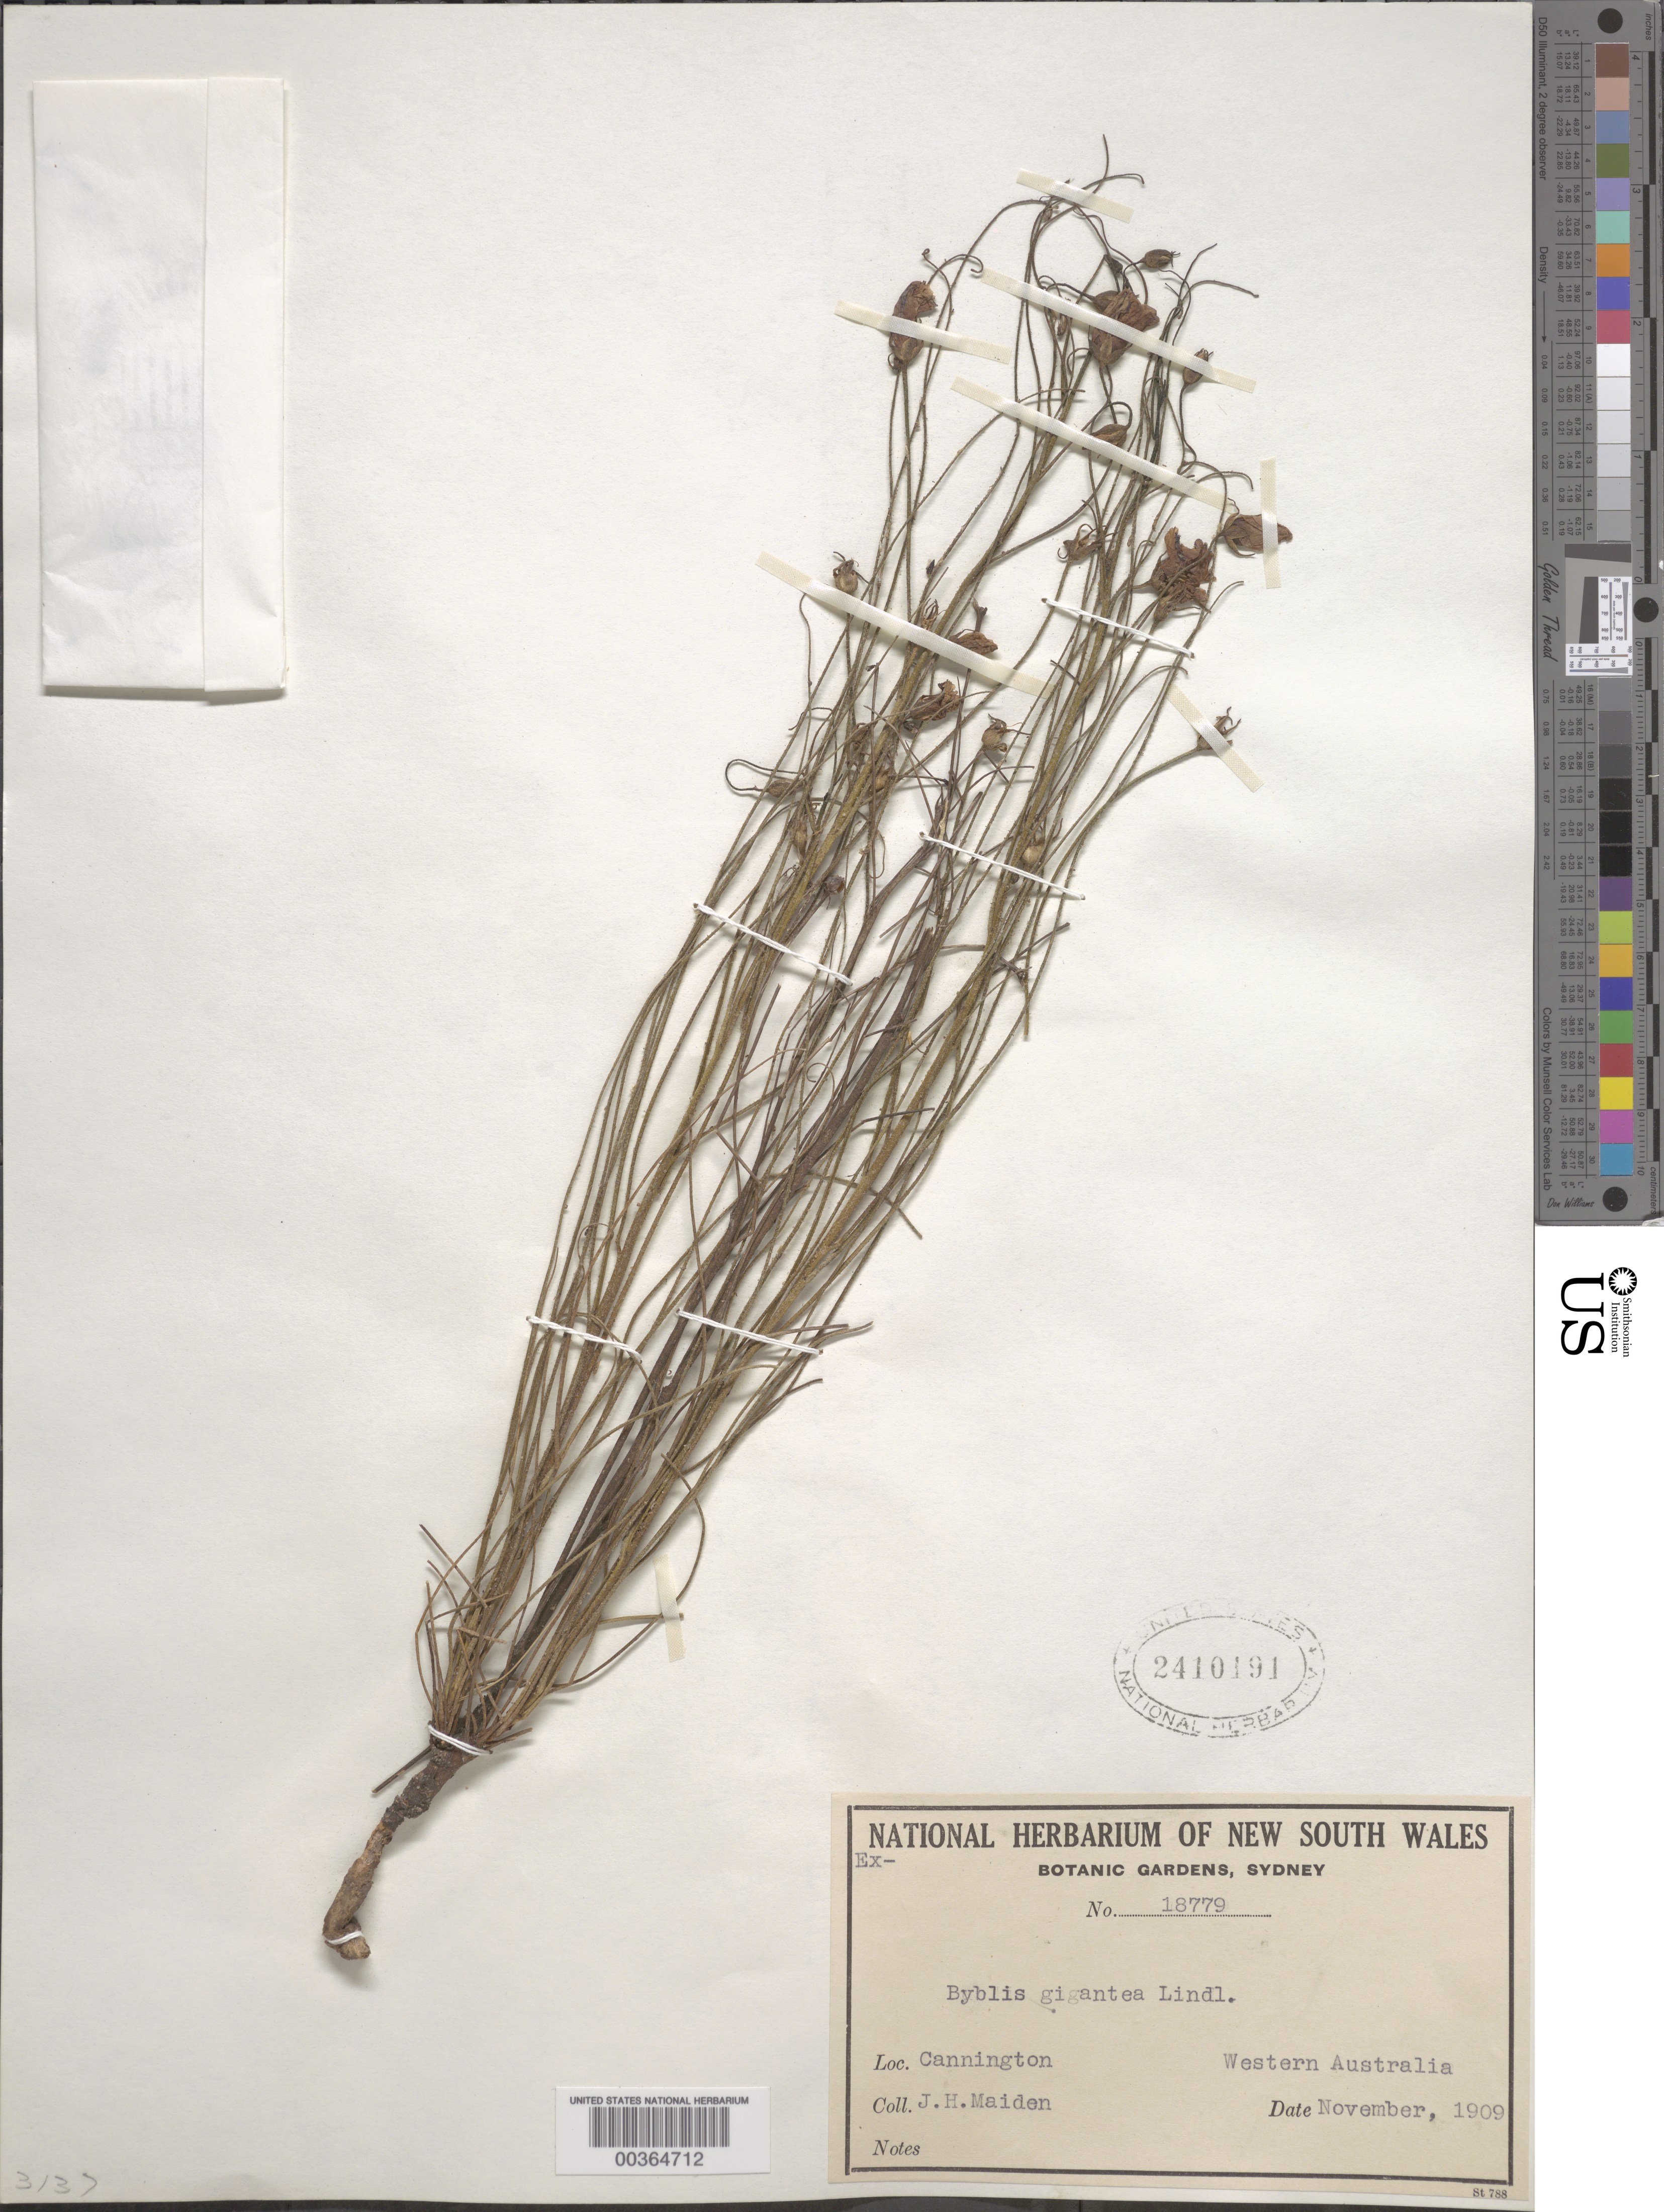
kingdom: Plantae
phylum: Tracheophyta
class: Magnoliopsida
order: Lamiales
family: Byblidaceae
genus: Byblis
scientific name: Byblis gigantea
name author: Lindl.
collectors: J. Maiden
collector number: Herb. Nsw 18779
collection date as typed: Nov 1909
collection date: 1909-11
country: Australia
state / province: Western Australia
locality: Cannington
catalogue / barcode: US 2410191